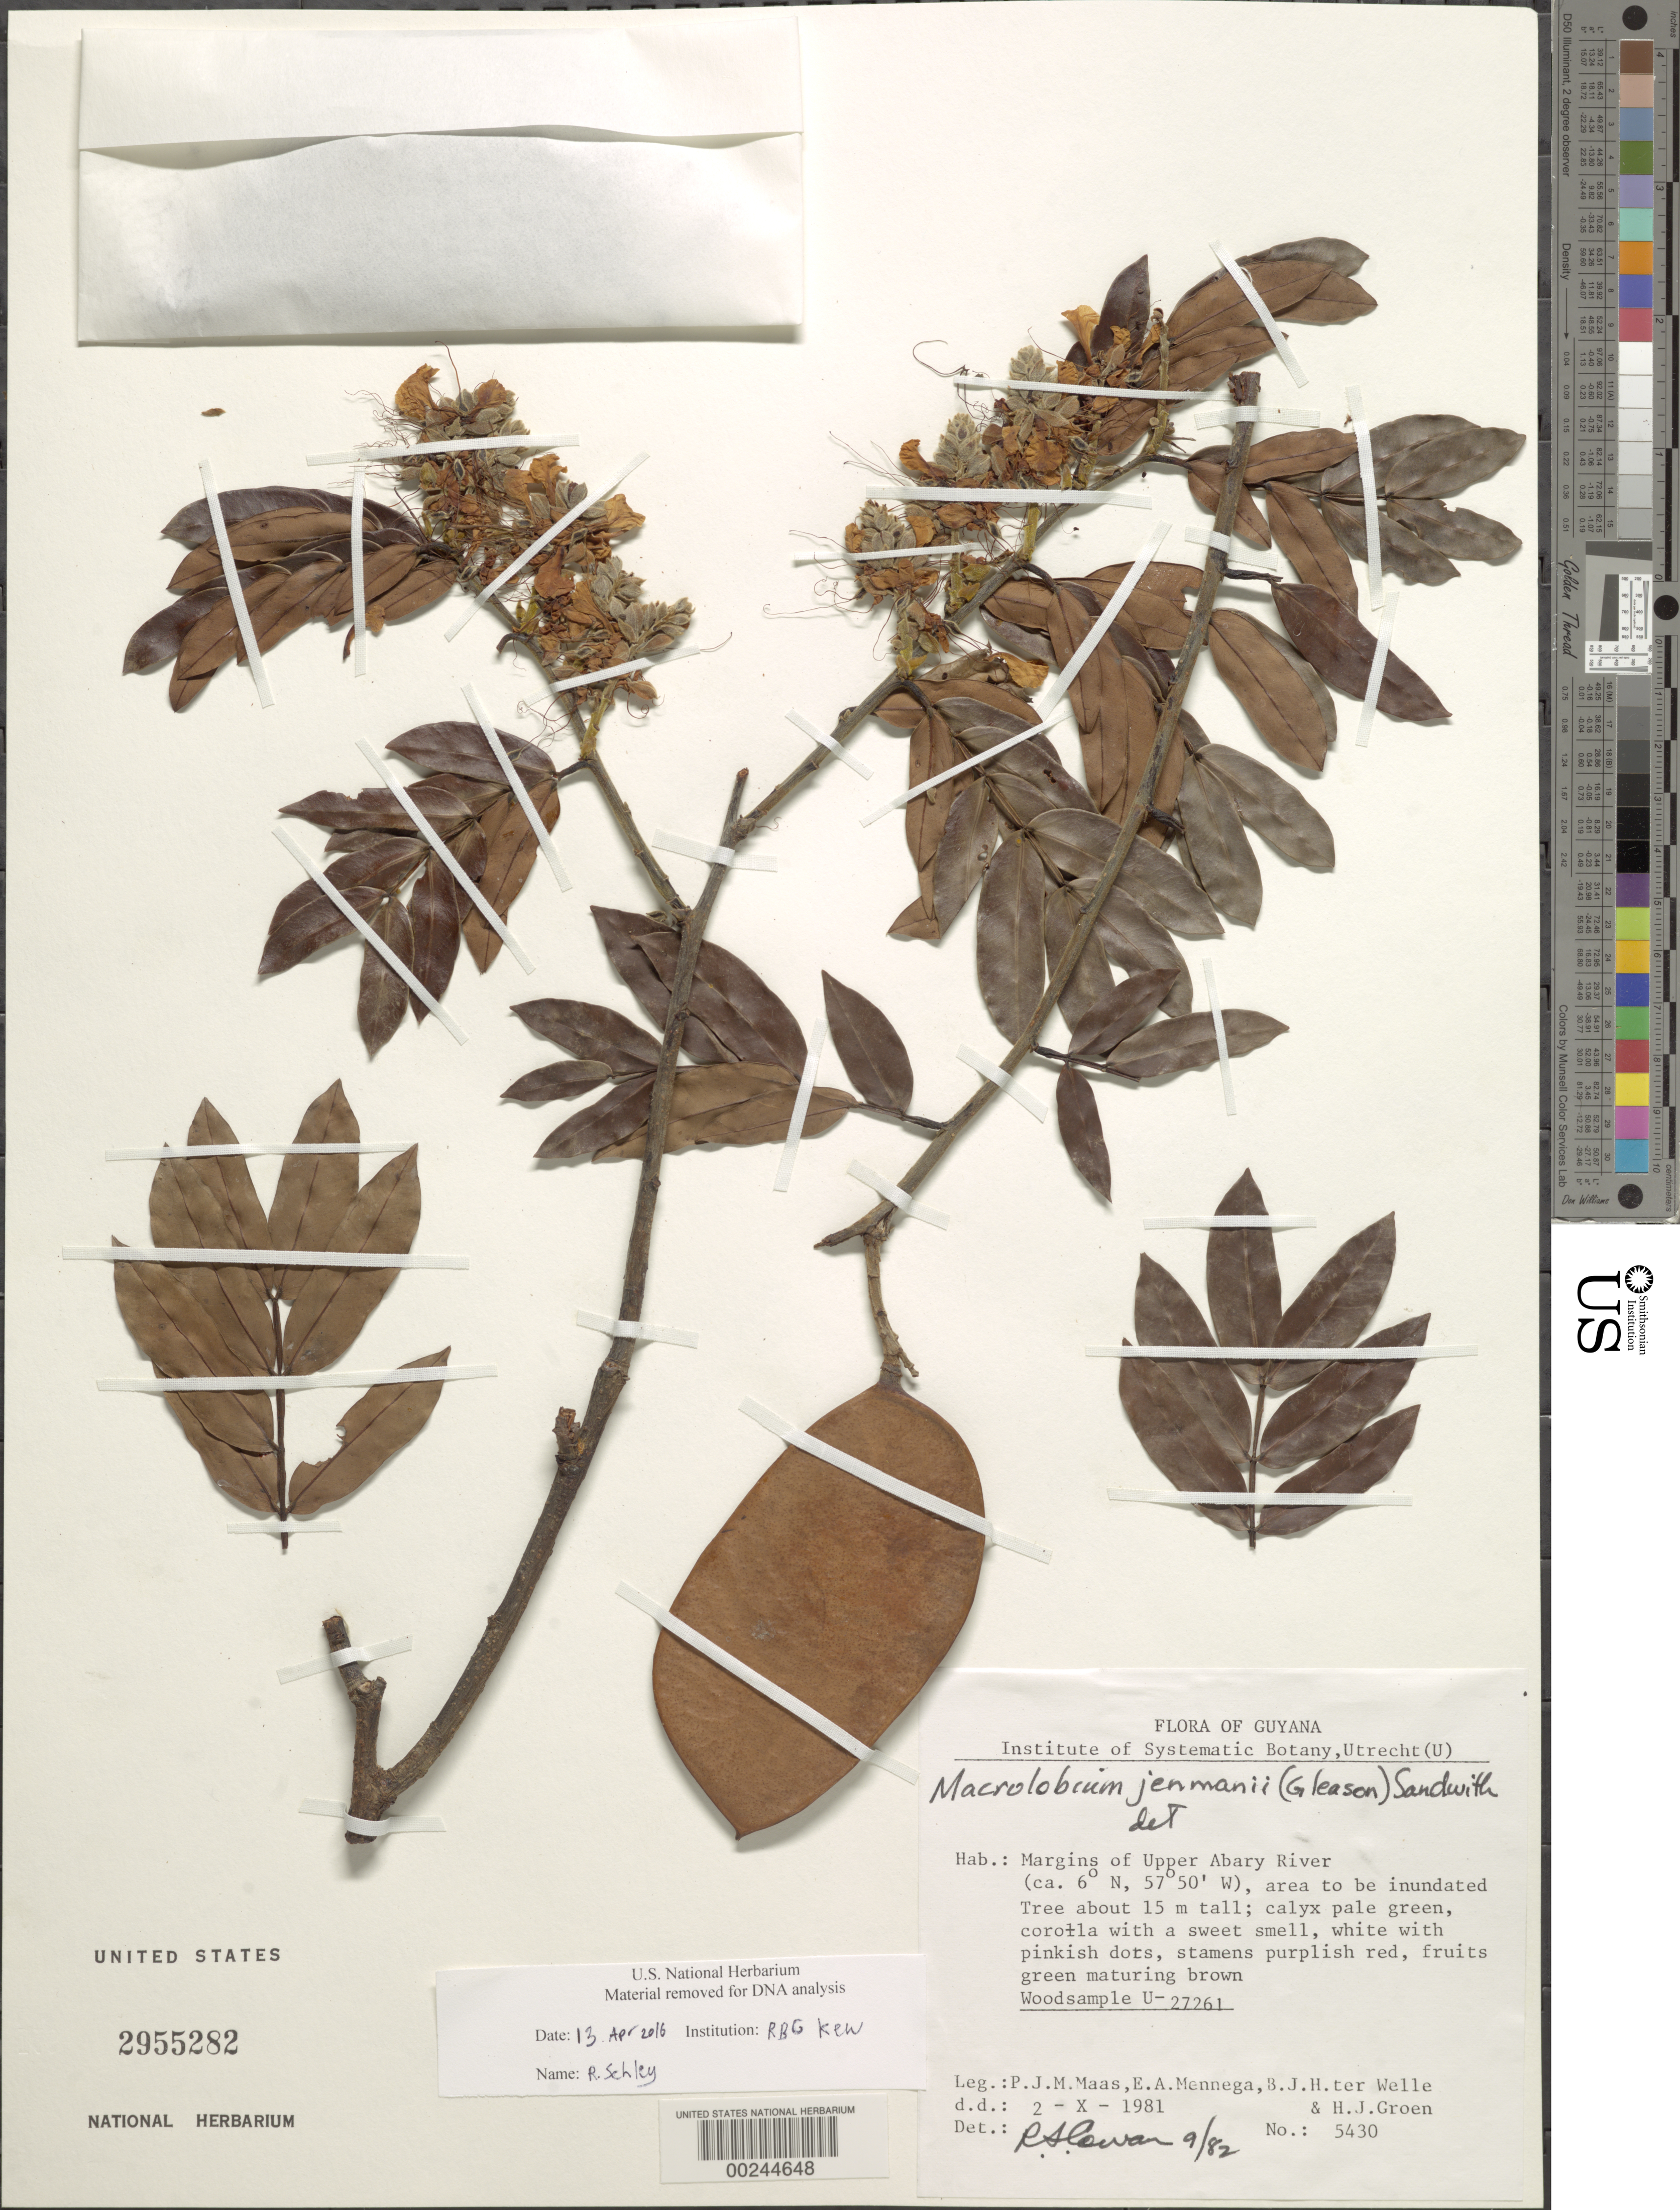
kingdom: Plantae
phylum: Tracheophyta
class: Magnoliopsida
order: Fabales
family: Fabaceae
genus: Macrolobium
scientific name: Macrolobium jenmani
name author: (Gleason) Sandwith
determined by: Cowan, R. S.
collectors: P. Maas, E. A. Mennega, B. Welle & H. Groen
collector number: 5430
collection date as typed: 02 Oct 1981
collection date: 1981-10-02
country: Guyana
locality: Margins of upper abary river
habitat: Area to be inundated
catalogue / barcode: US 2955282